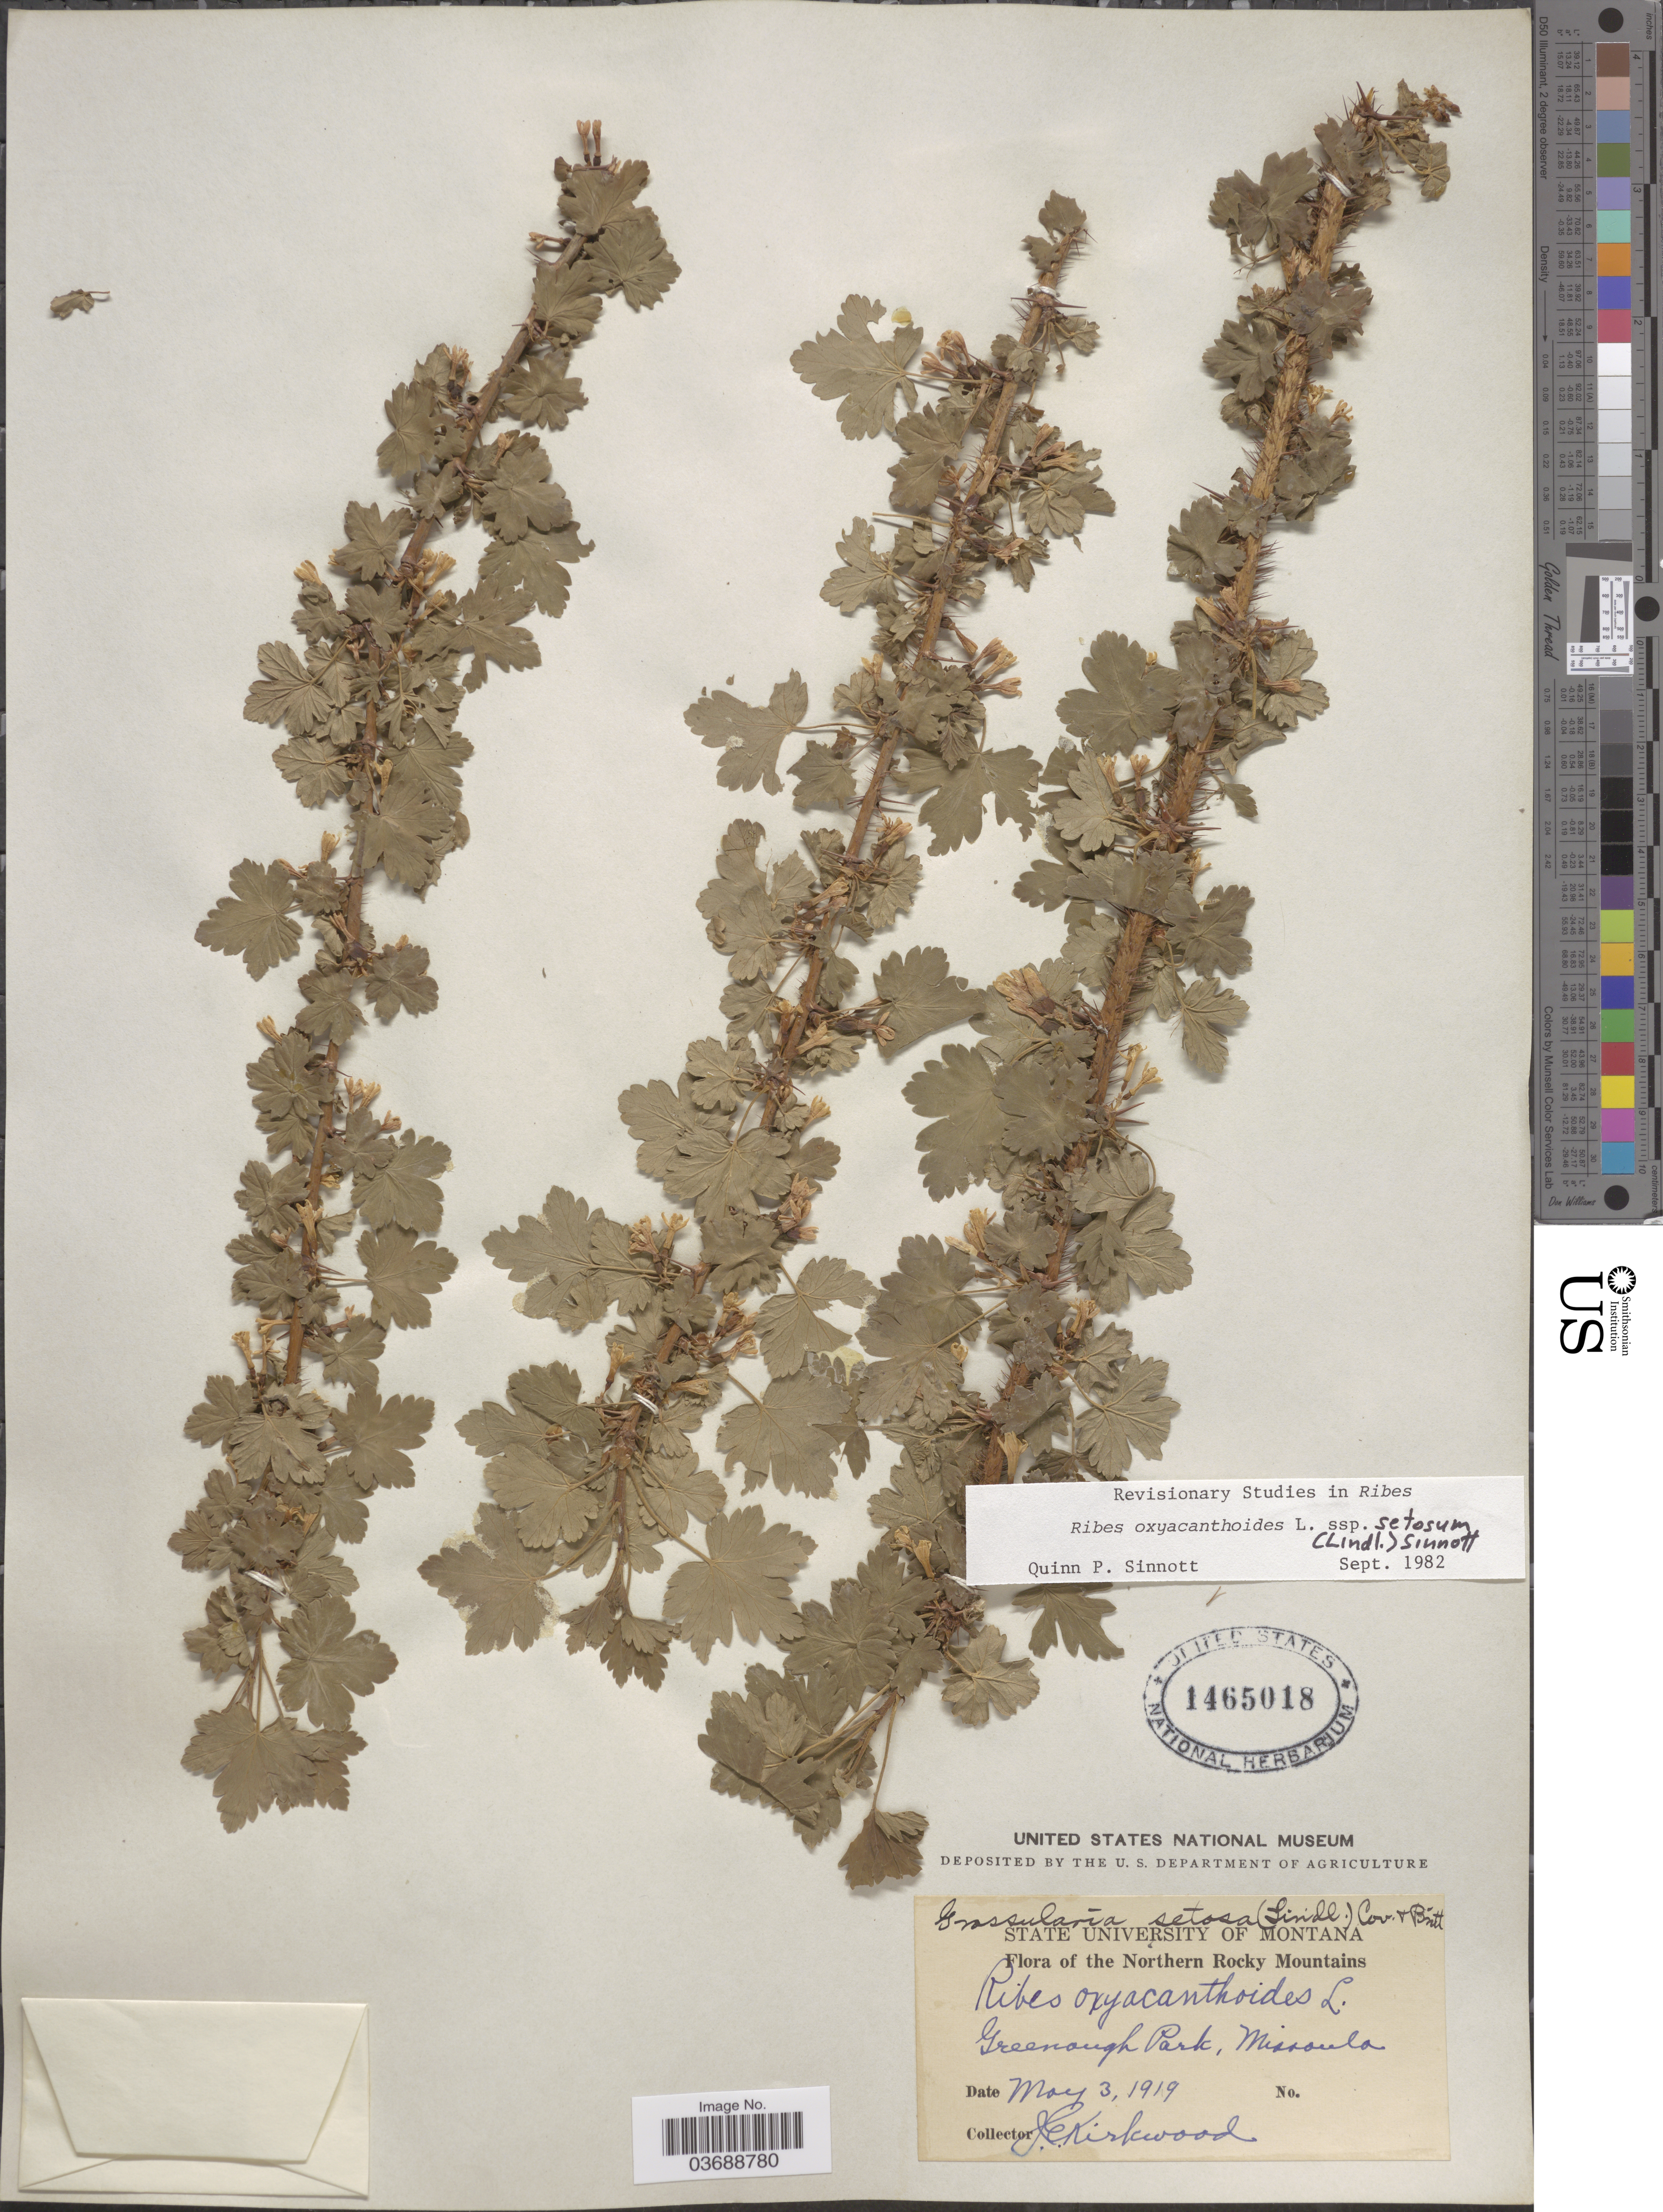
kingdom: Plantae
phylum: Tracheophyta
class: Magnoliopsida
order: Saxifragales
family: Grossulariaceae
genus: Ribes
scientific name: Ribes oxyacanthoides subsp. setosum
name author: (Lindl.) Q.P. Sinnott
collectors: J. Kirkwood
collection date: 1919-05-03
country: United States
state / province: Montana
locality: The Northern Rocky Mountains. Greenough Park, Missoula.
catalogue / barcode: US 1465018